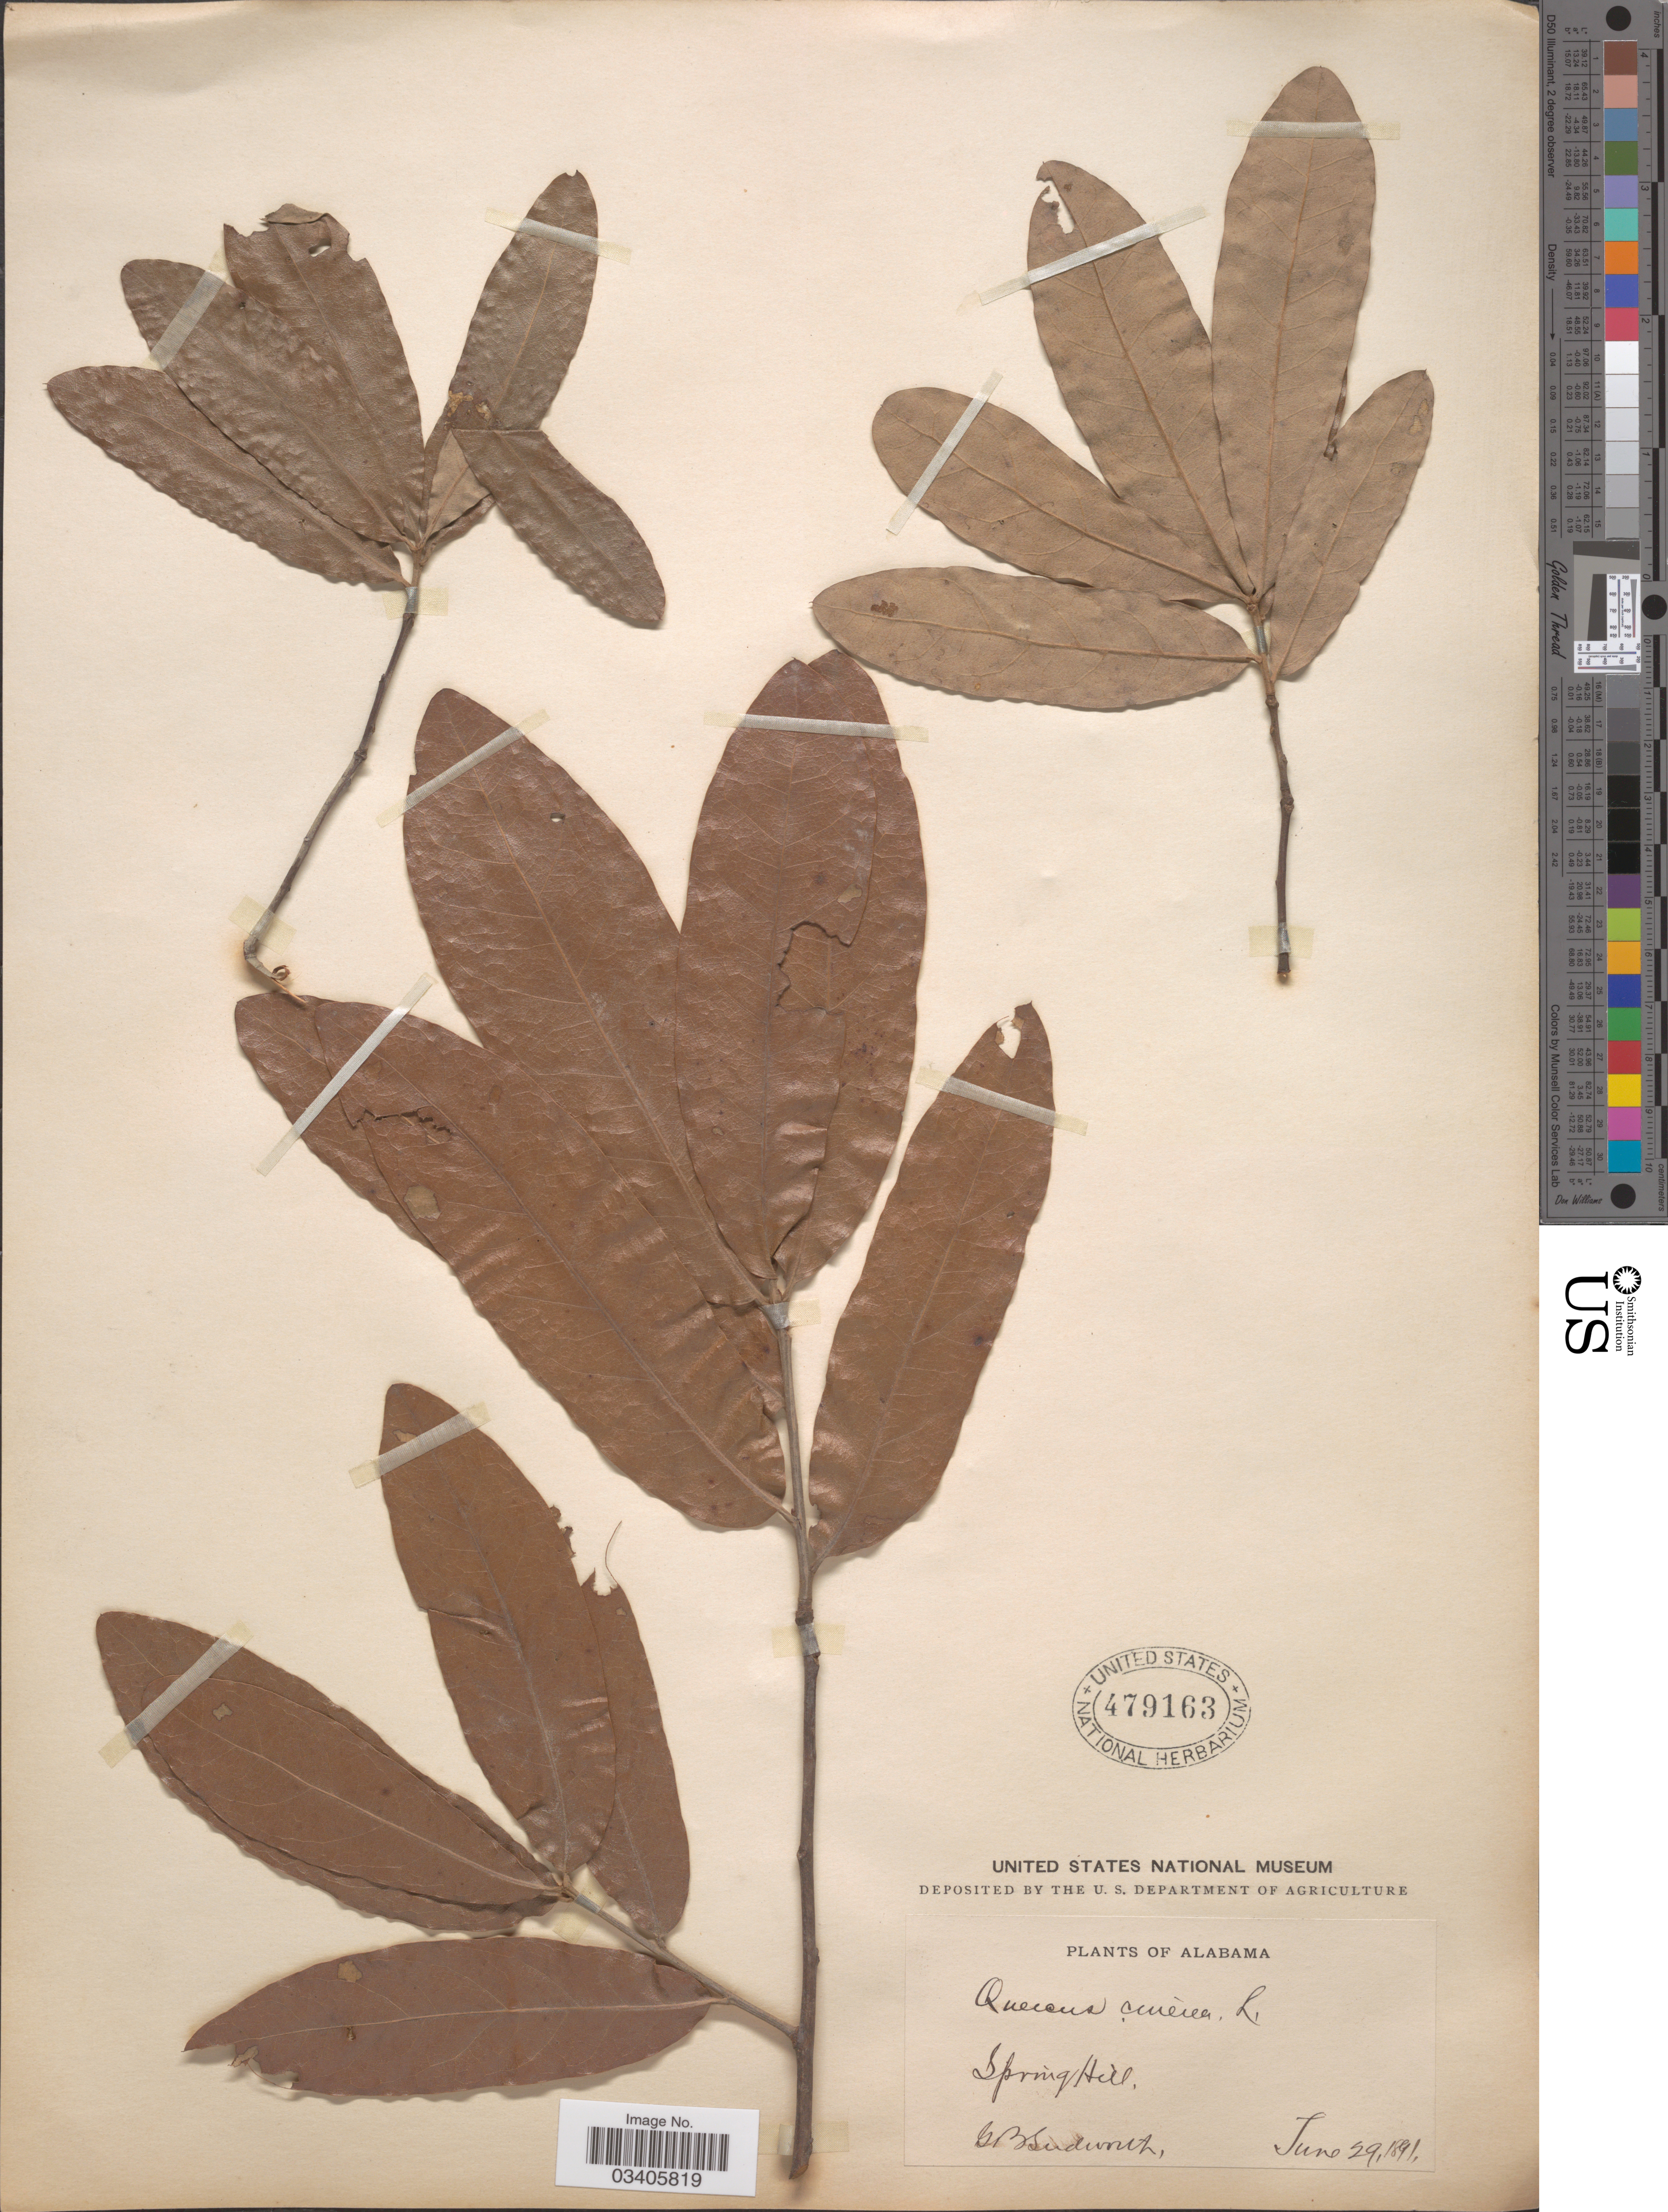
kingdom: Plantae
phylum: Tracheophyta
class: Magnoliopsida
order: Fagales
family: Fagaceae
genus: Quercus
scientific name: Quercus incana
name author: W. Bartram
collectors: G. B. Sudworth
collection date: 1891-06-29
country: United States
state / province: Alabama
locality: Spring Hill.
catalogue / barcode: US 479163